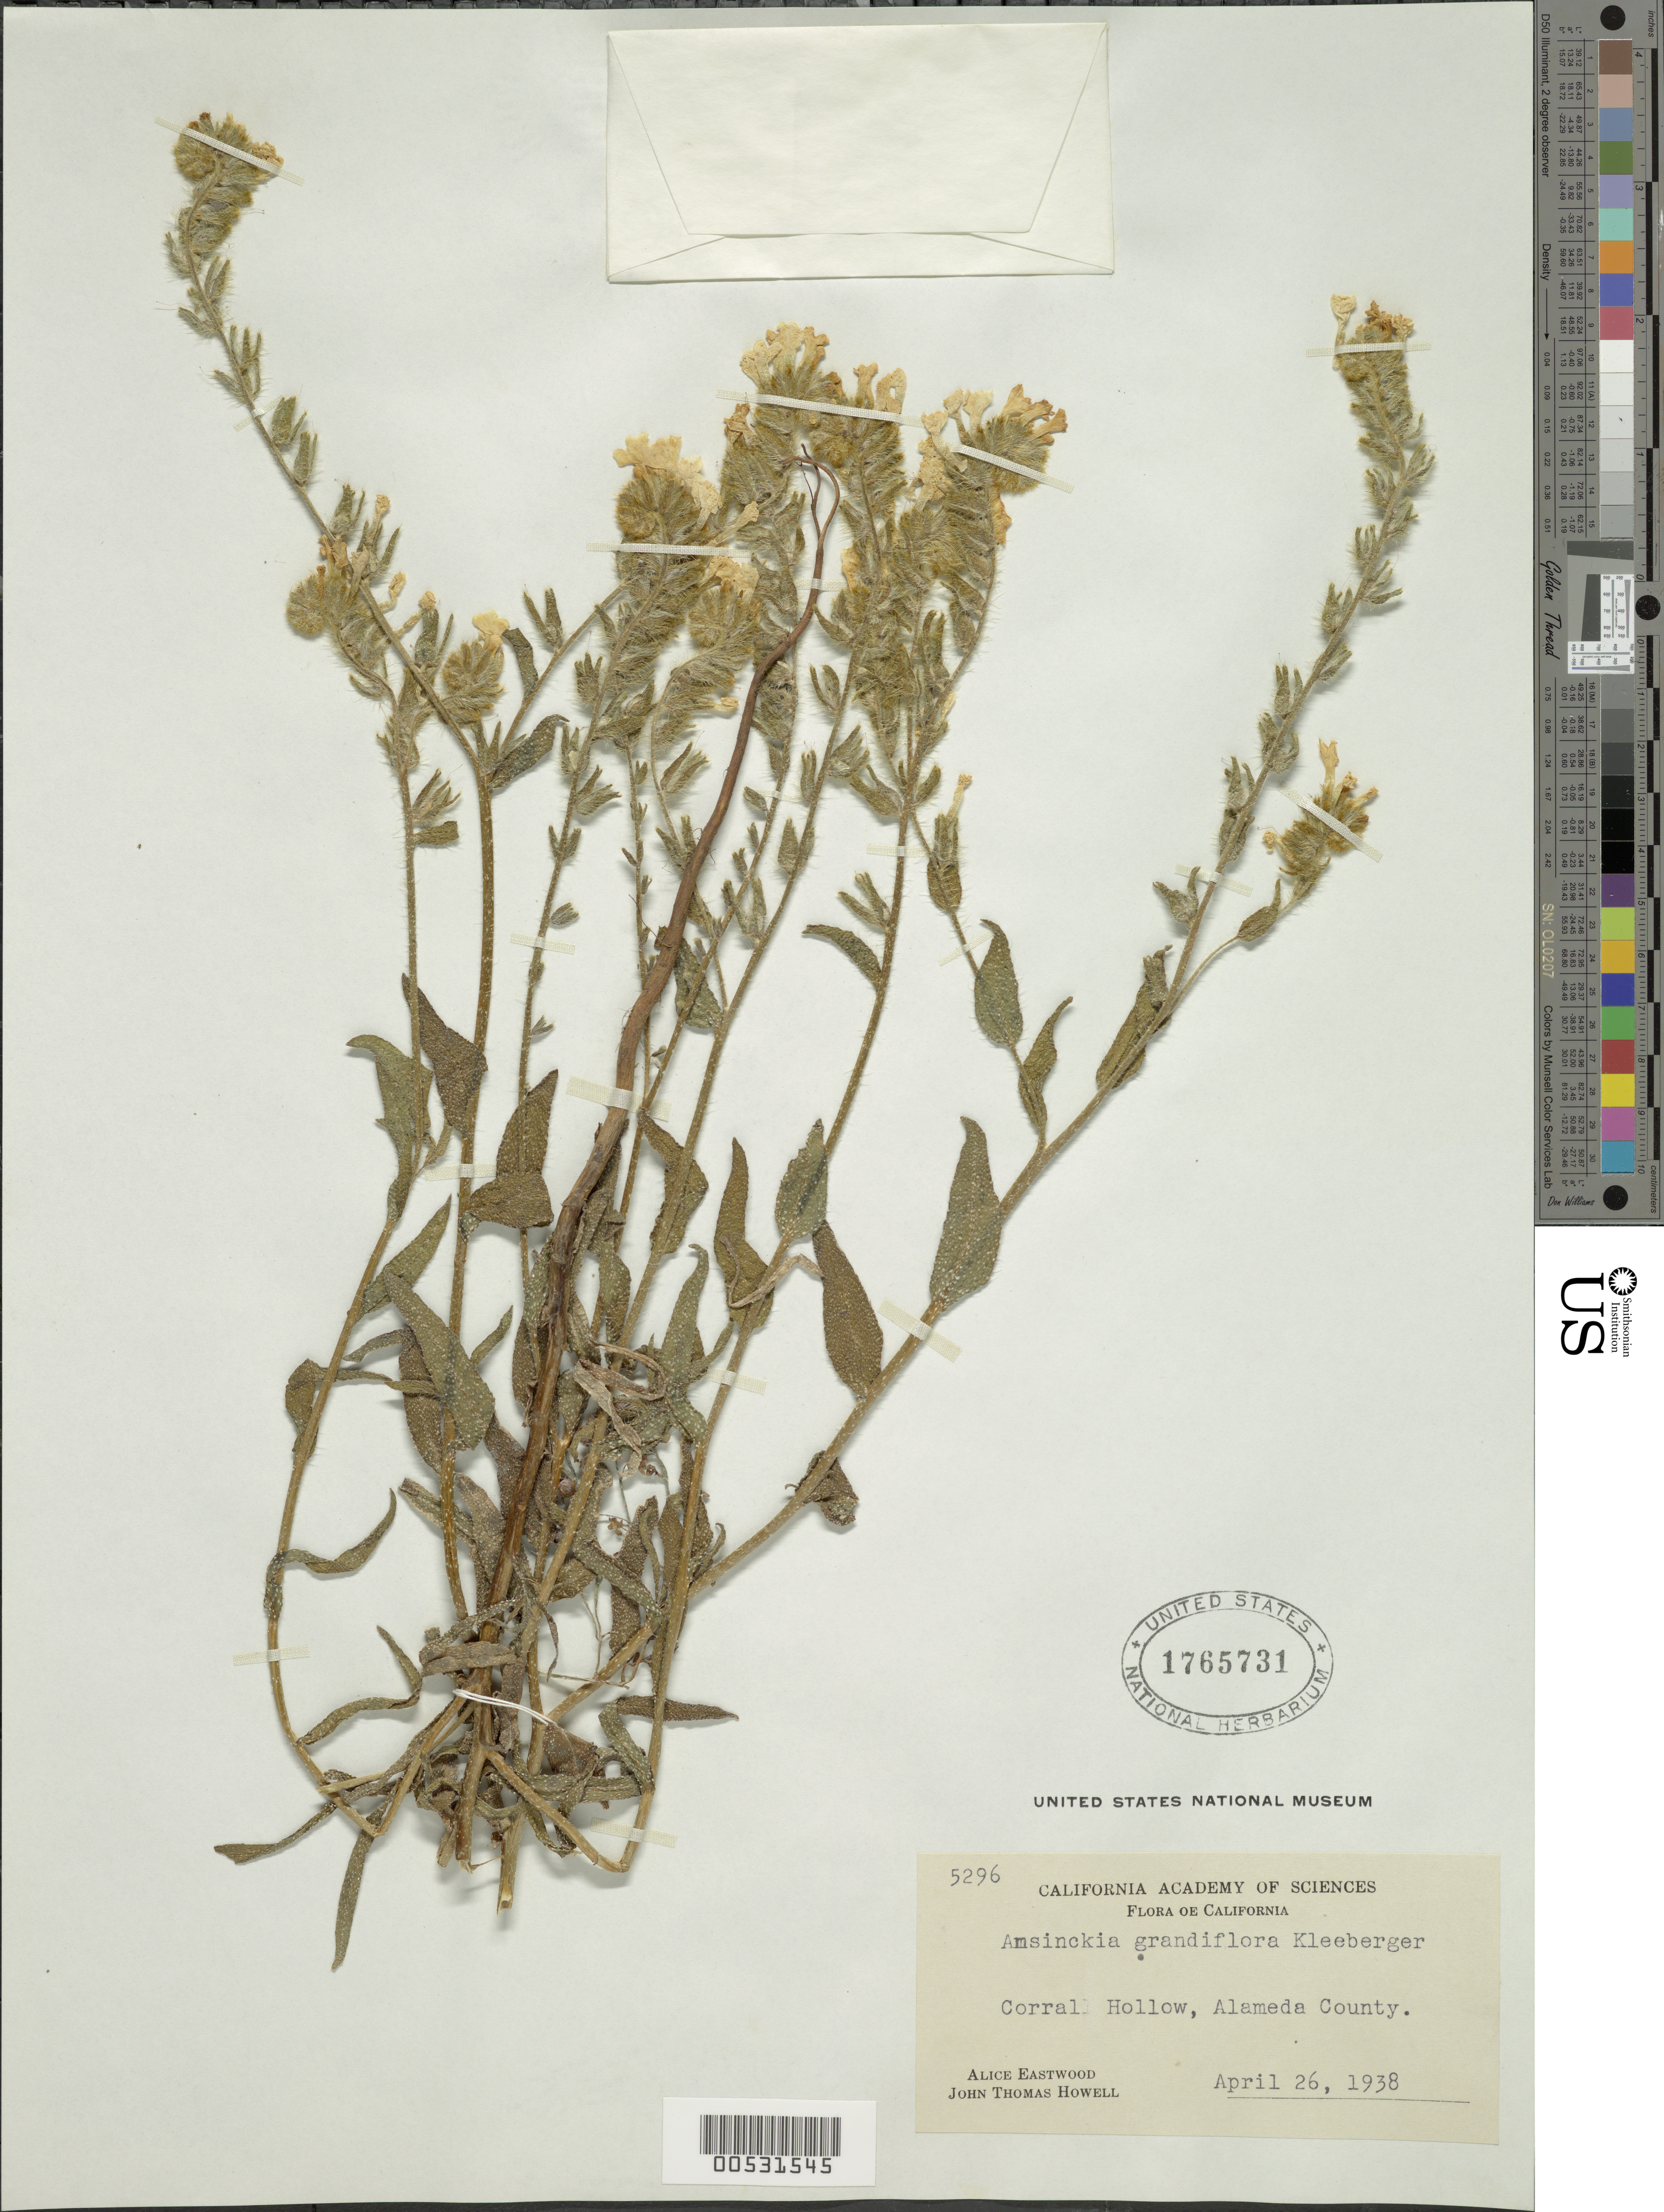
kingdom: Plantae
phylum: Tracheophyta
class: Magnoliopsida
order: Boraginales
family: Boraginaceae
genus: Amsinckia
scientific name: Amsinckia grandiflora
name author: Kleeb.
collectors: A. Eastwood & J. T. Howell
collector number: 5296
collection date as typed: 26 Apr 1938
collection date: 1938-04-26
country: United States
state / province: California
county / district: Alameda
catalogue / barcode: US 1765731